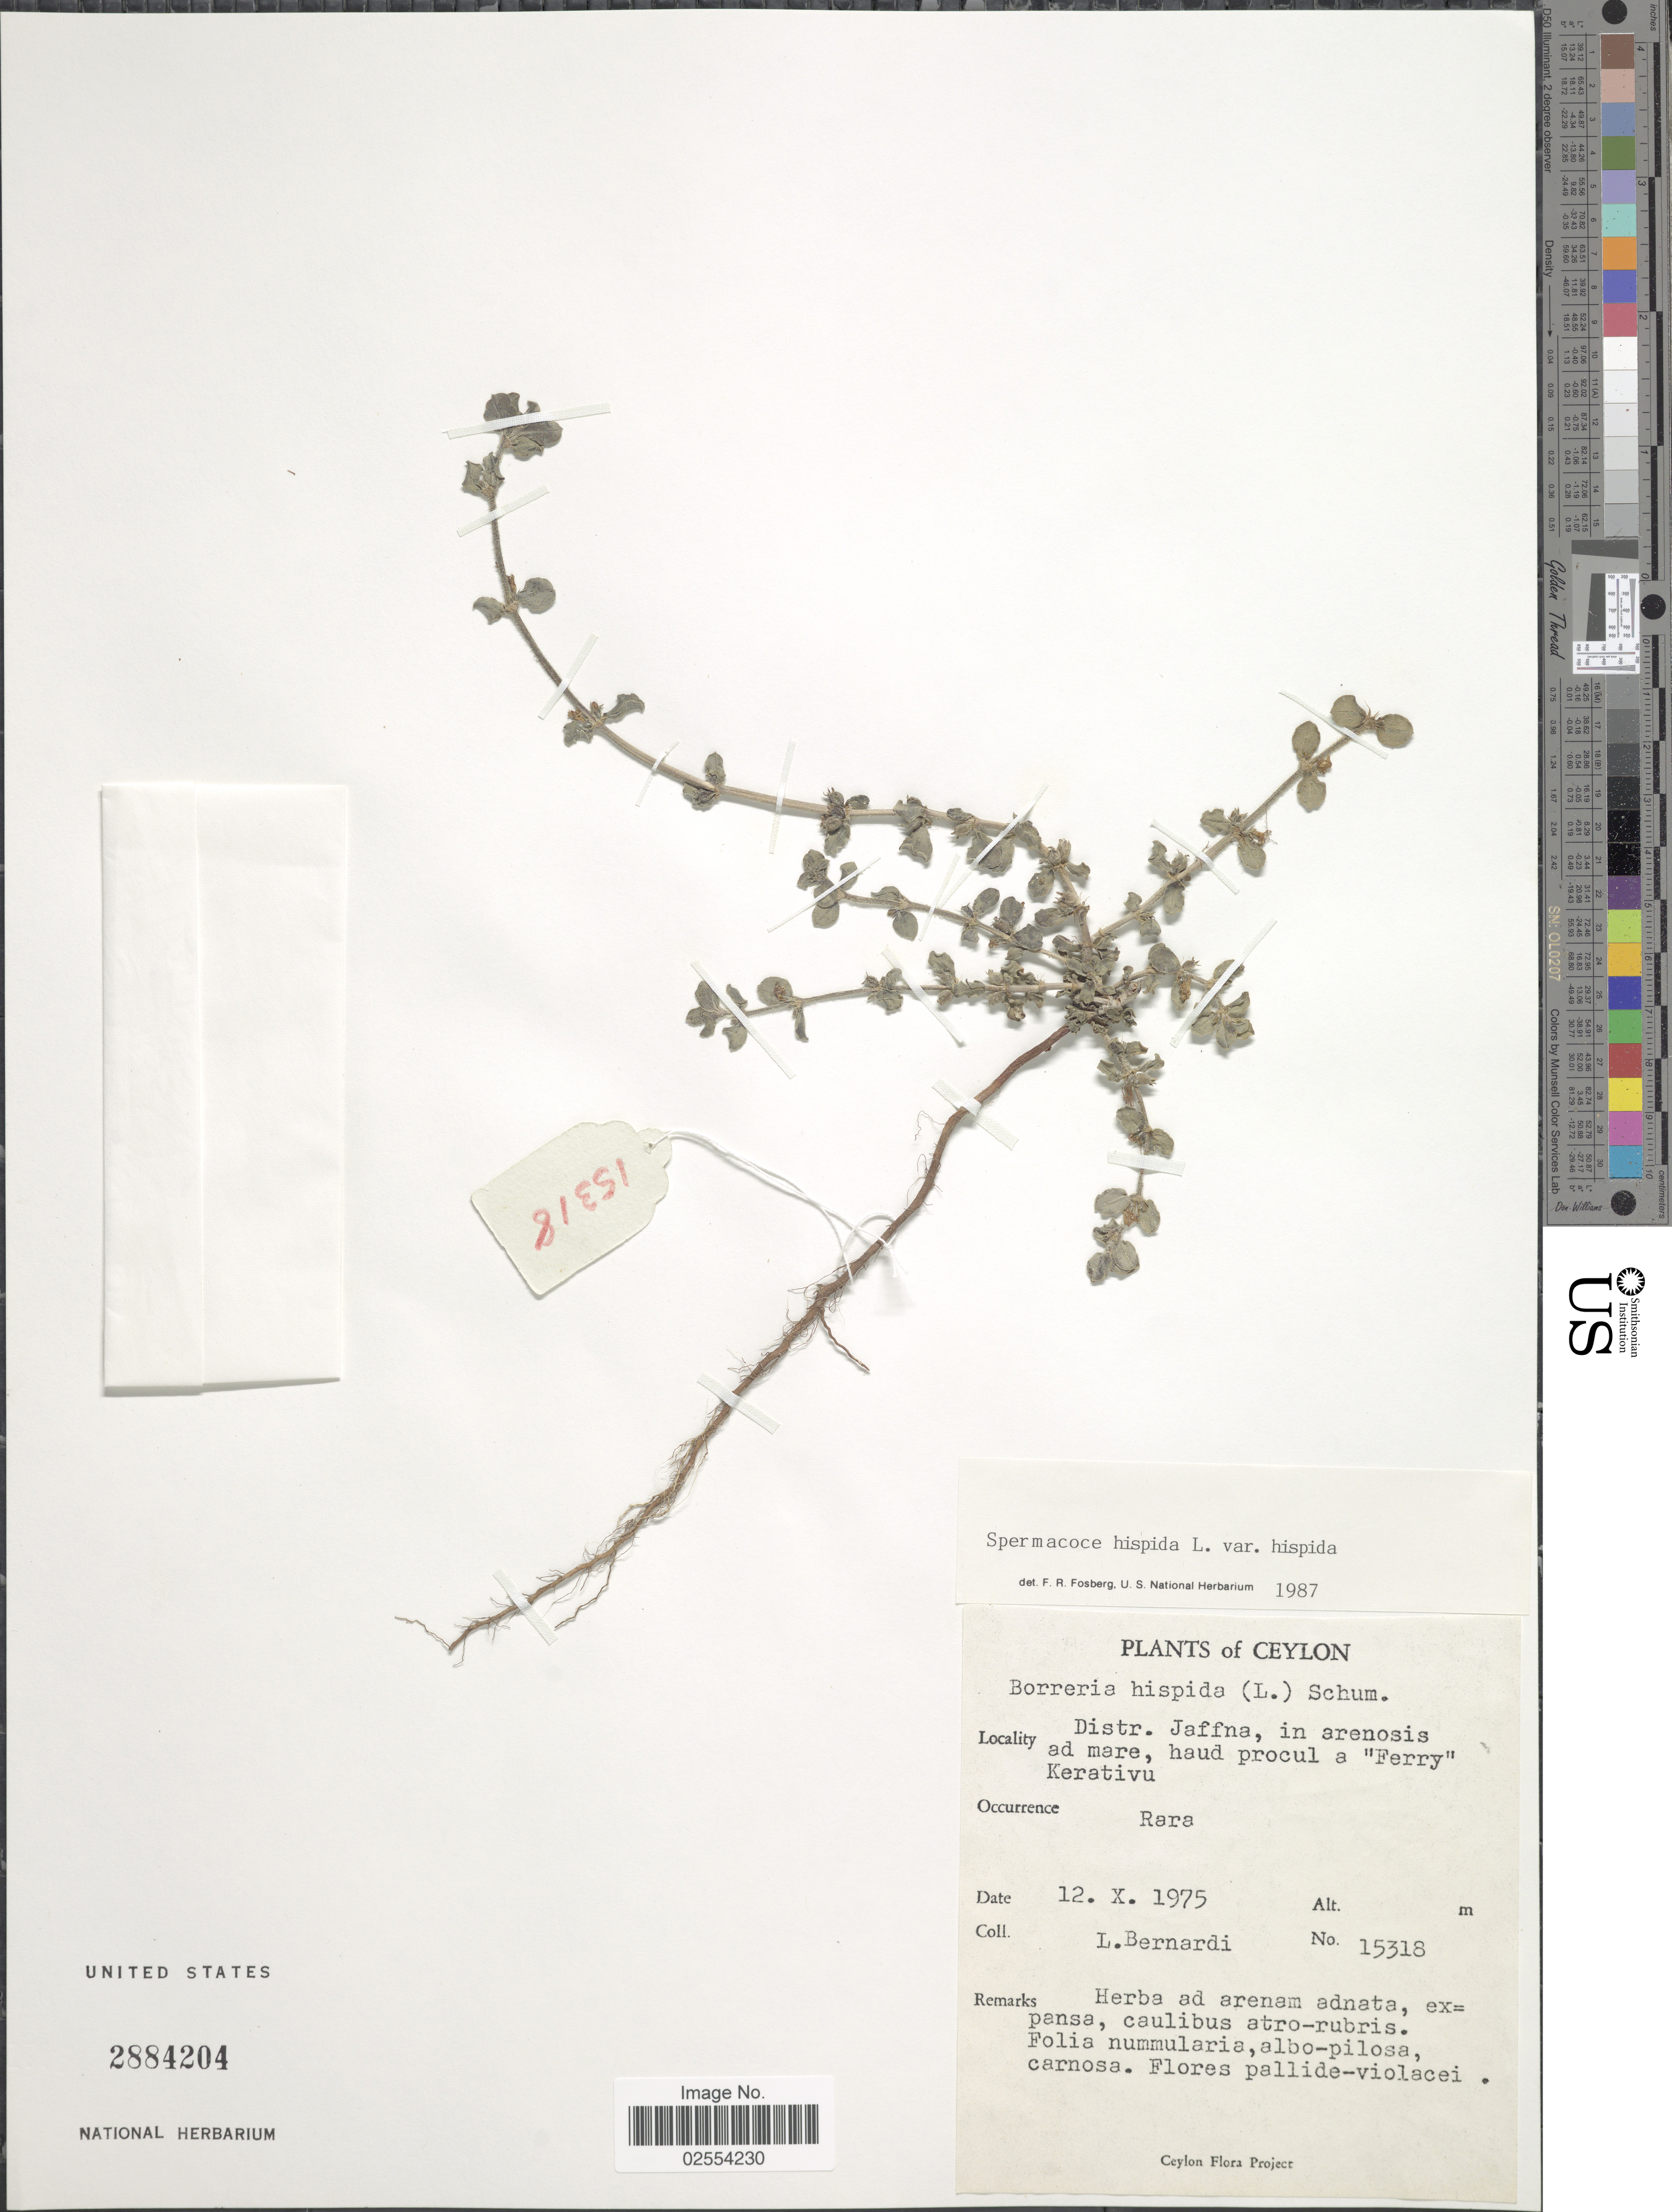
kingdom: Plantae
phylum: Tracheophyta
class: Magnoliopsida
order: Gentianales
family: Rubiaceae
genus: Spermacoce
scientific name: Spermacoce hispida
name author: L.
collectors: L. Bernardi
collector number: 15318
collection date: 1975-10-12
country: Sri Lanka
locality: Ceylon, Distr. Jaffna, in arenosis ad mare, haud procul a 'Ferry' Kerativu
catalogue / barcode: US 2884204